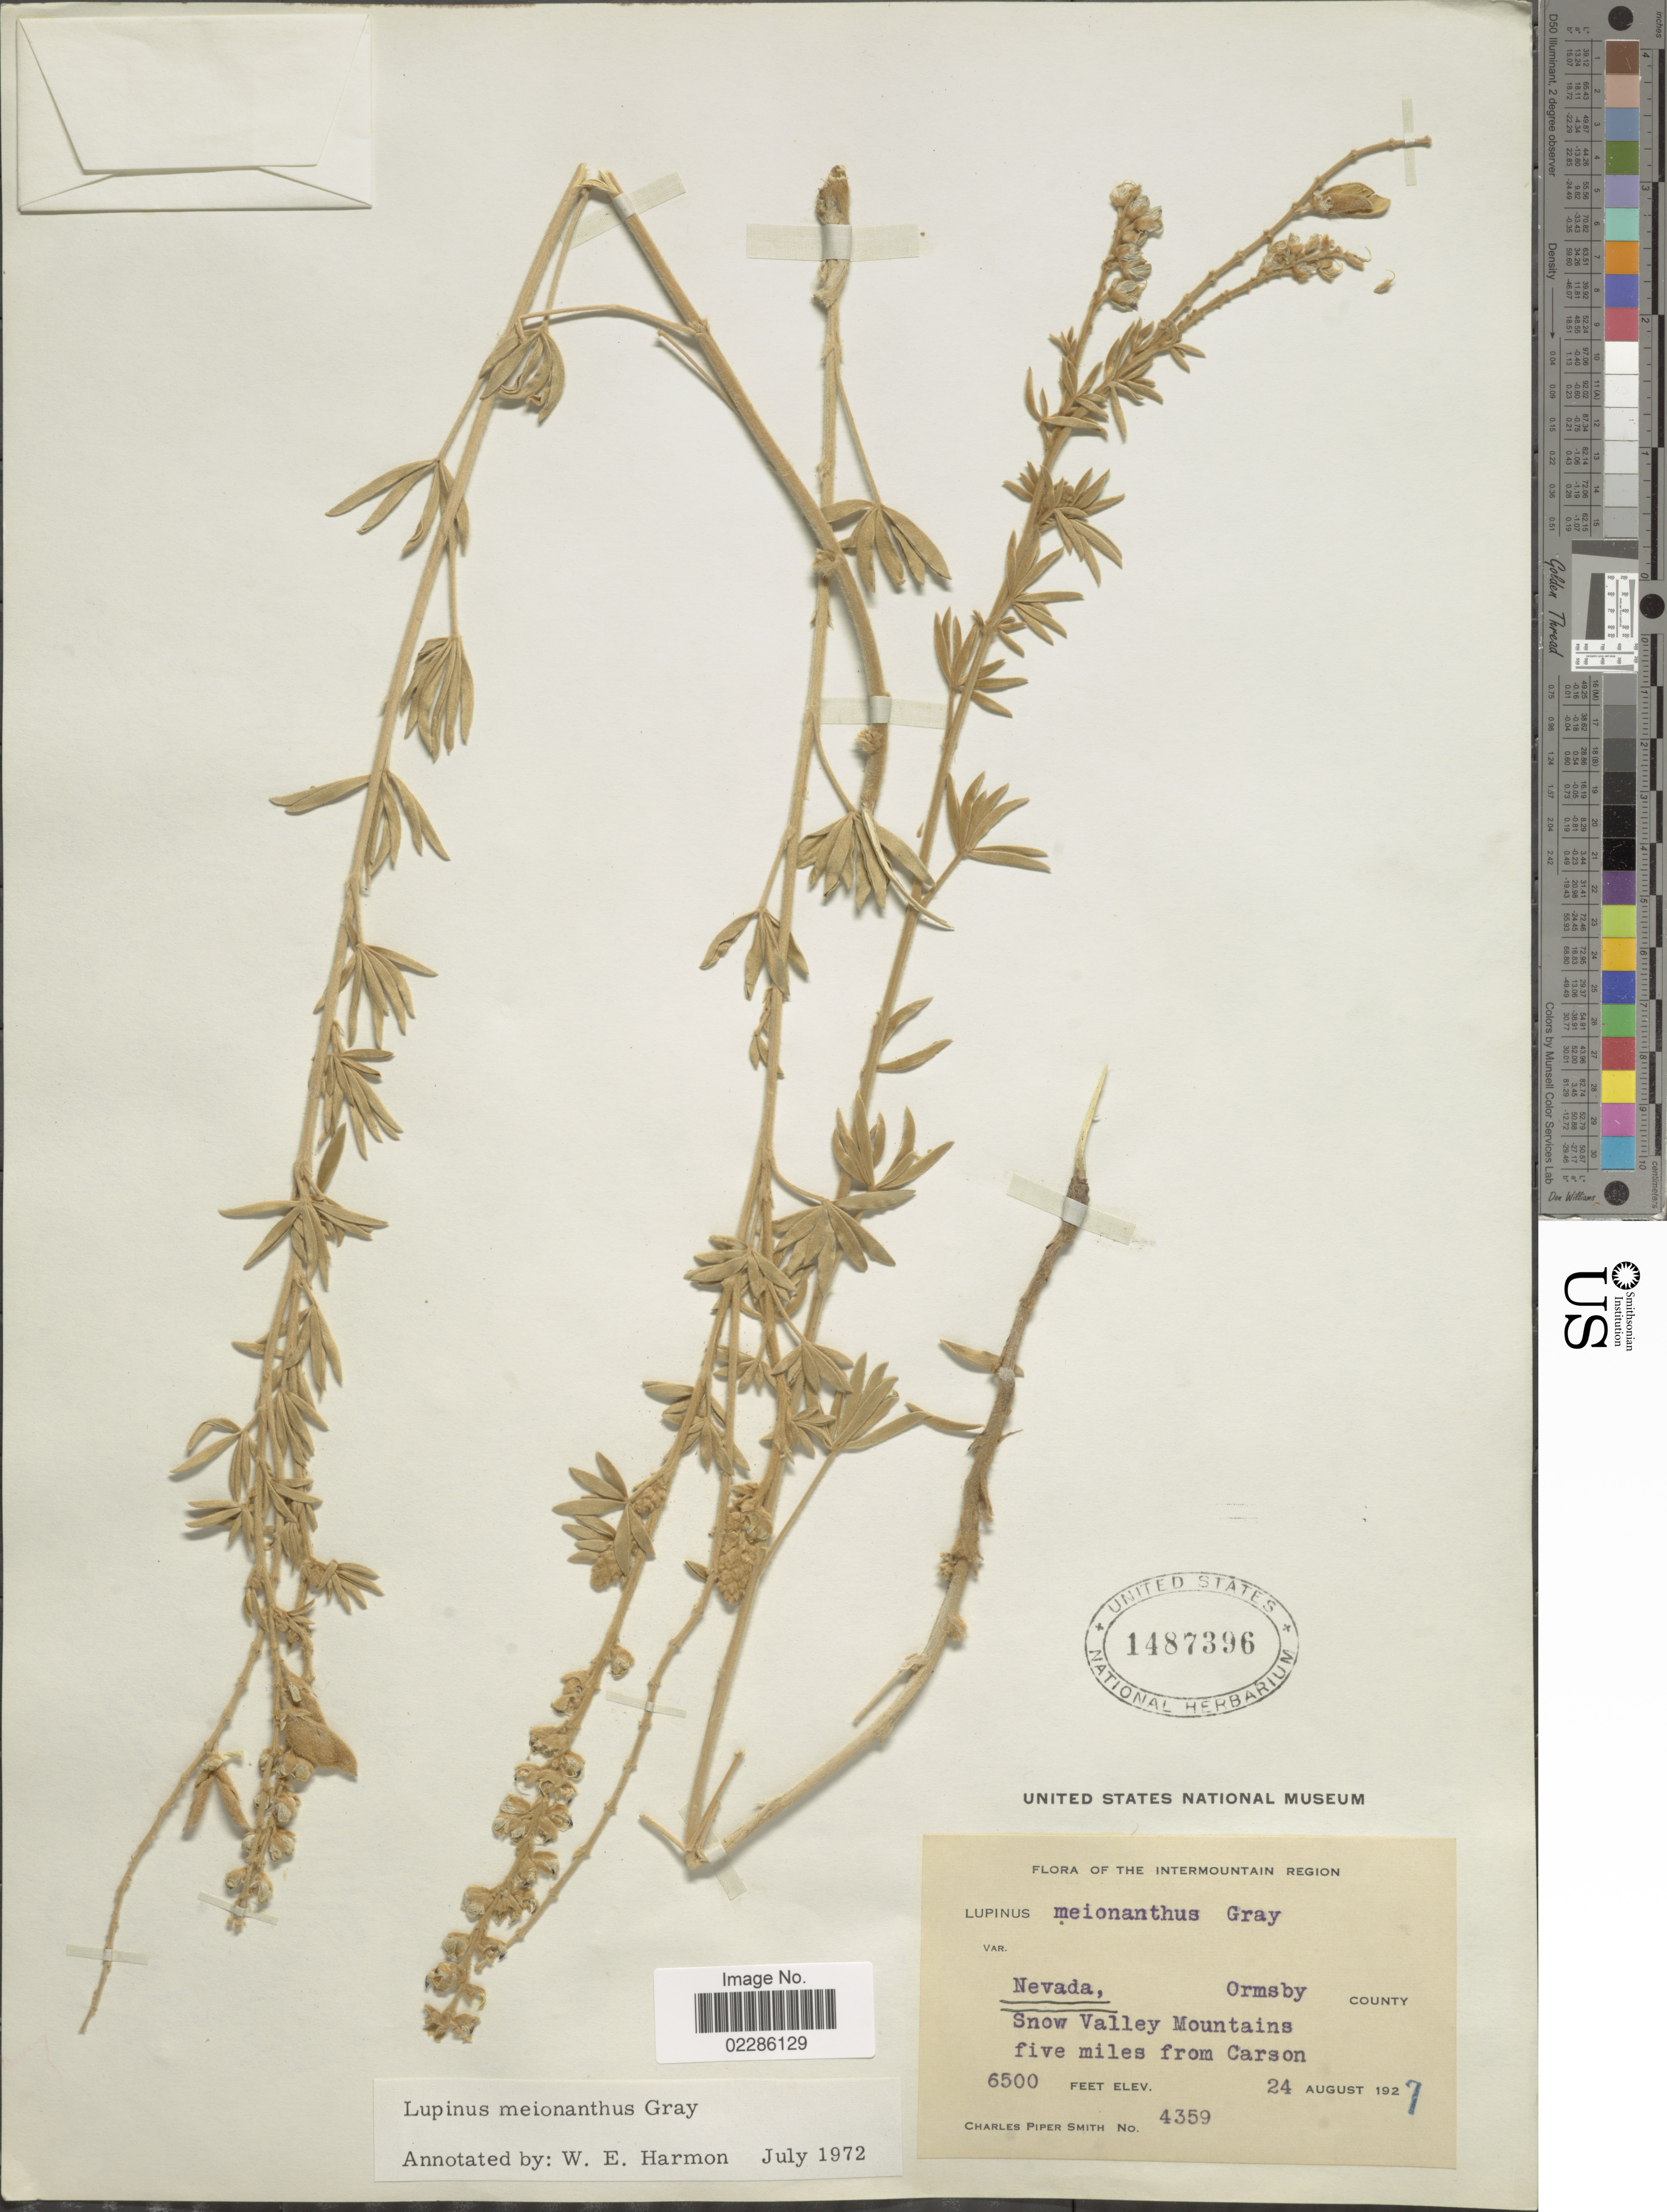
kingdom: Plantae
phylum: Tracheophyta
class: Magnoliopsida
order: Fabales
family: Fabaceae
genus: Lupinus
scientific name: Lupinus meionanthus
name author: A. Gray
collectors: C. P. Smith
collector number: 4359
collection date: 1927-08-24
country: United States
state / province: Nevada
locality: The Intermountain Region, Ormsby County, Snow Valley Mountains five milesfrom Carson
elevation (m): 1981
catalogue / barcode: US 1487396